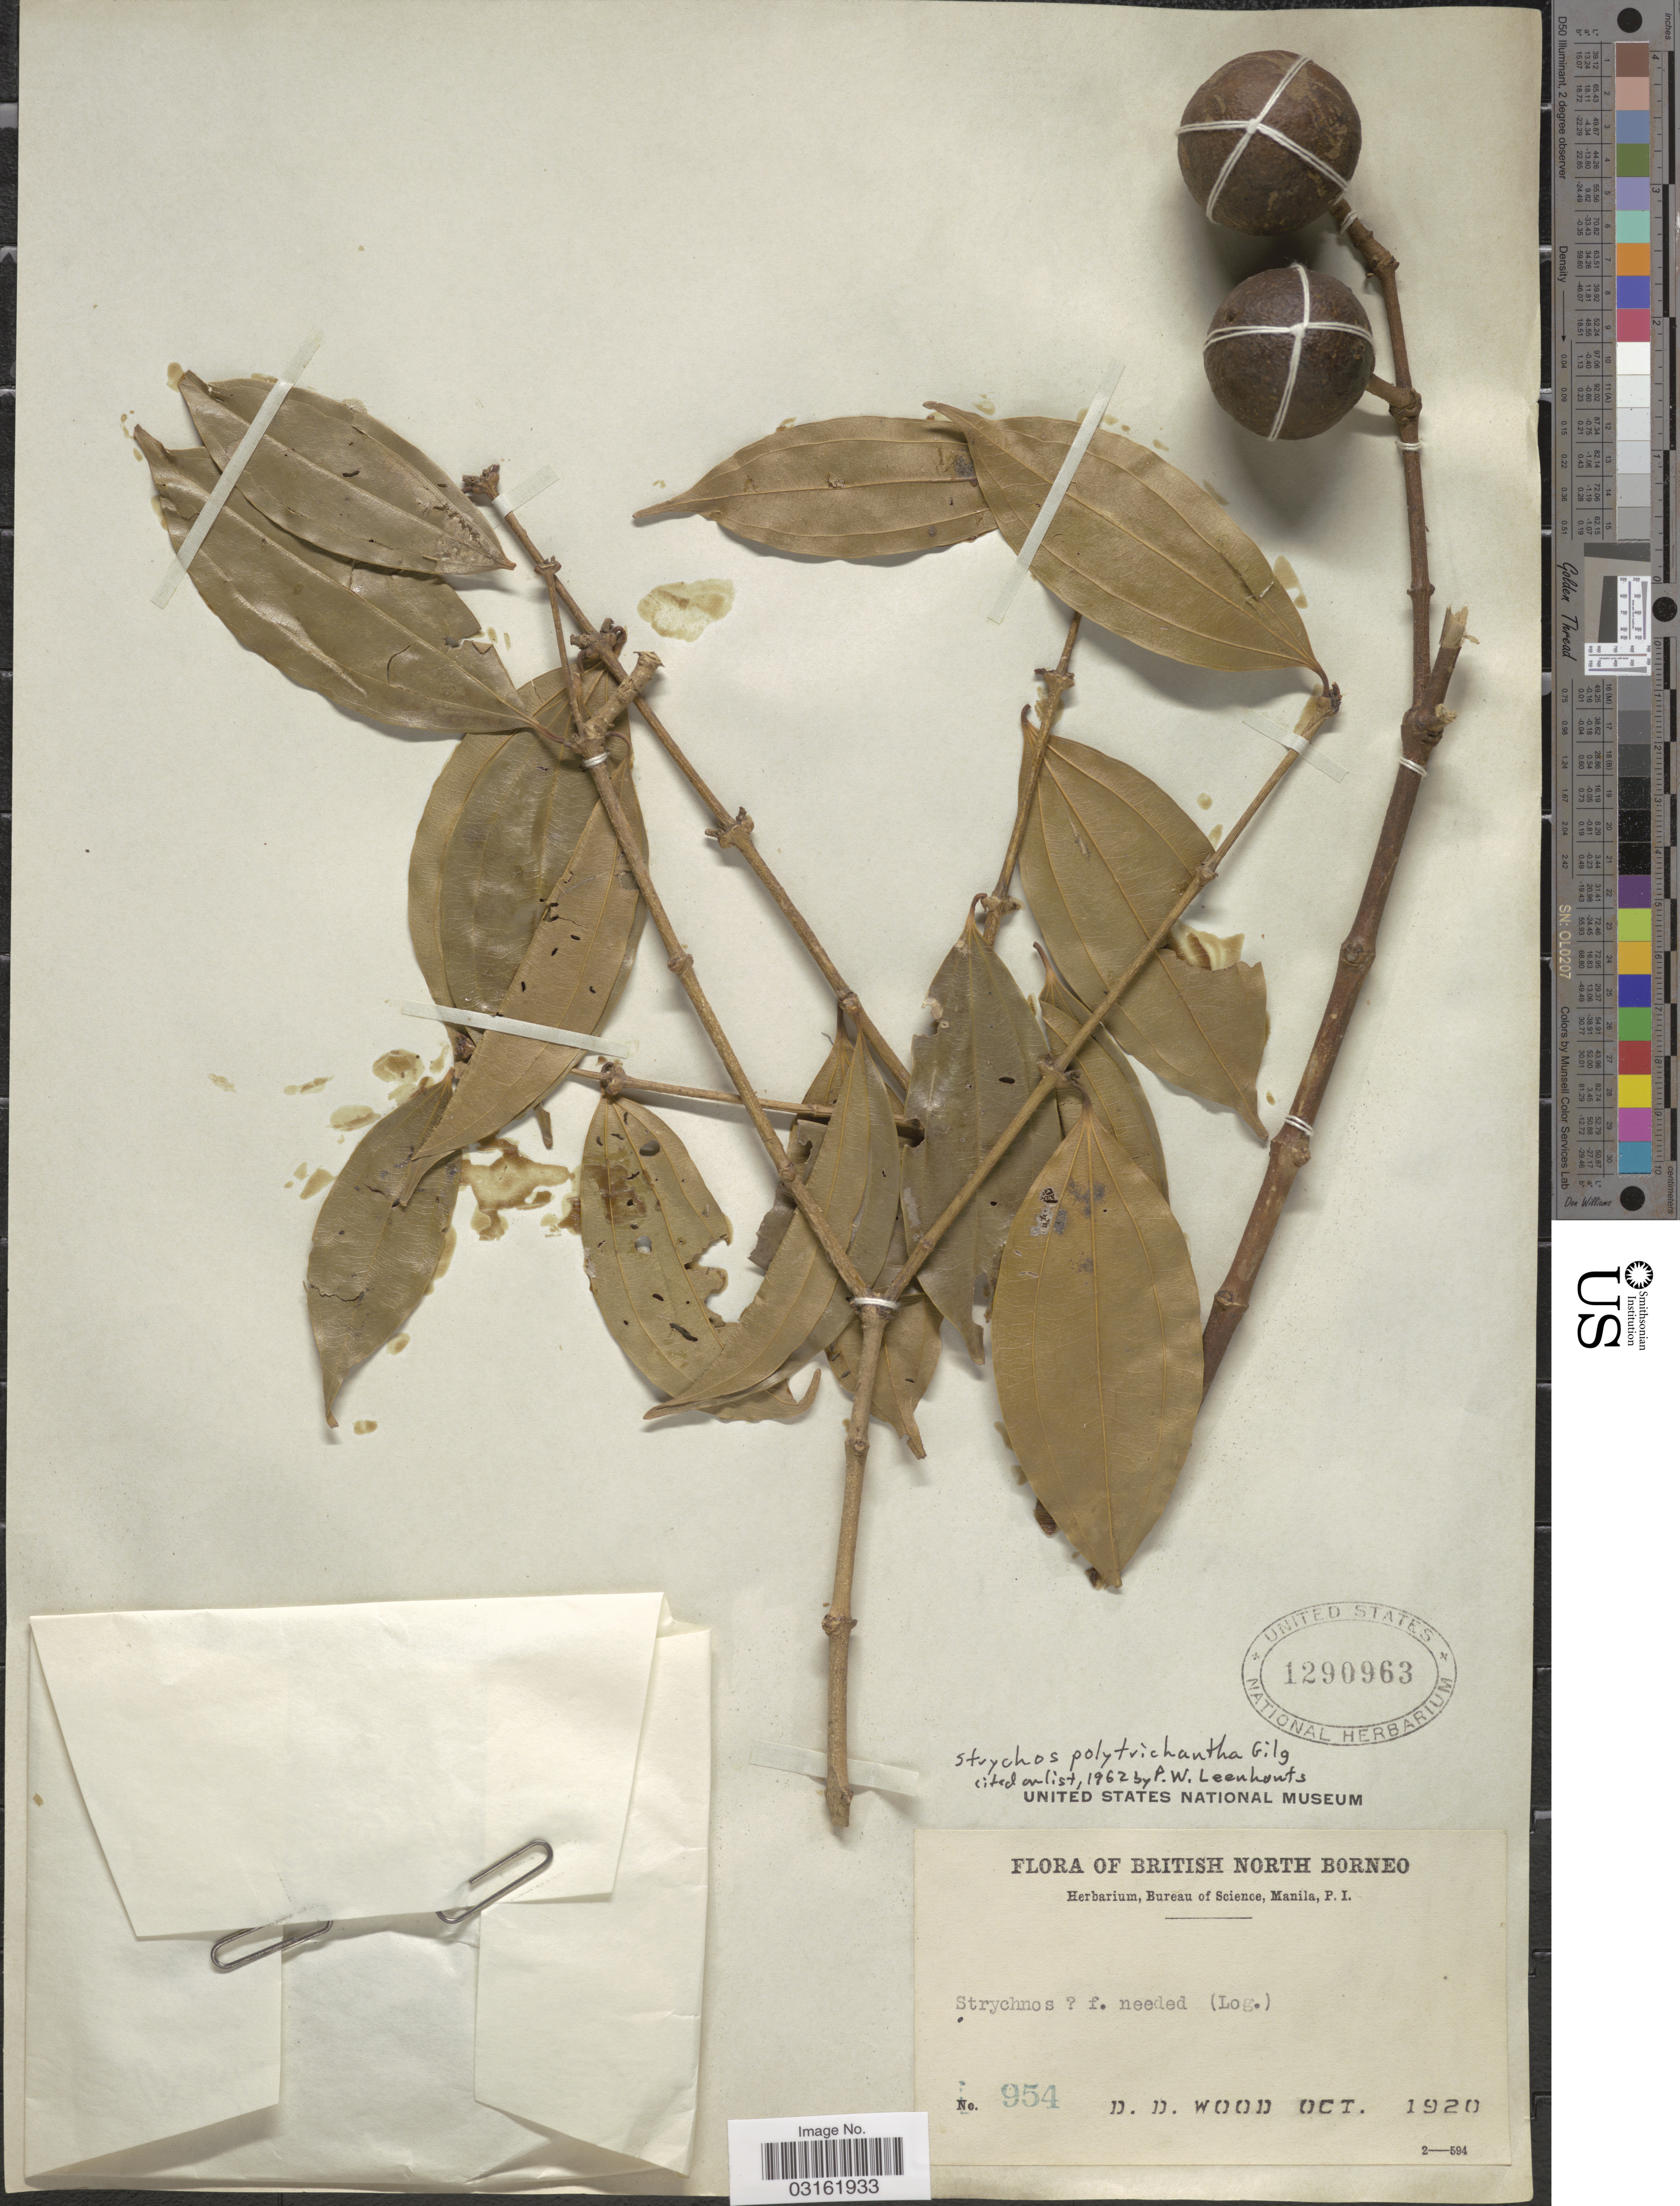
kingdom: Plantae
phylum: Tracheophyta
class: Magnoliopsida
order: Gentianales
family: Loganiaceae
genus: Strychnos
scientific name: Strychnos polytrichantha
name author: Gilg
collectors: D. Wood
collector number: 954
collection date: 1920-10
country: Malaysia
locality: British North Borneo.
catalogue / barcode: US 1290963